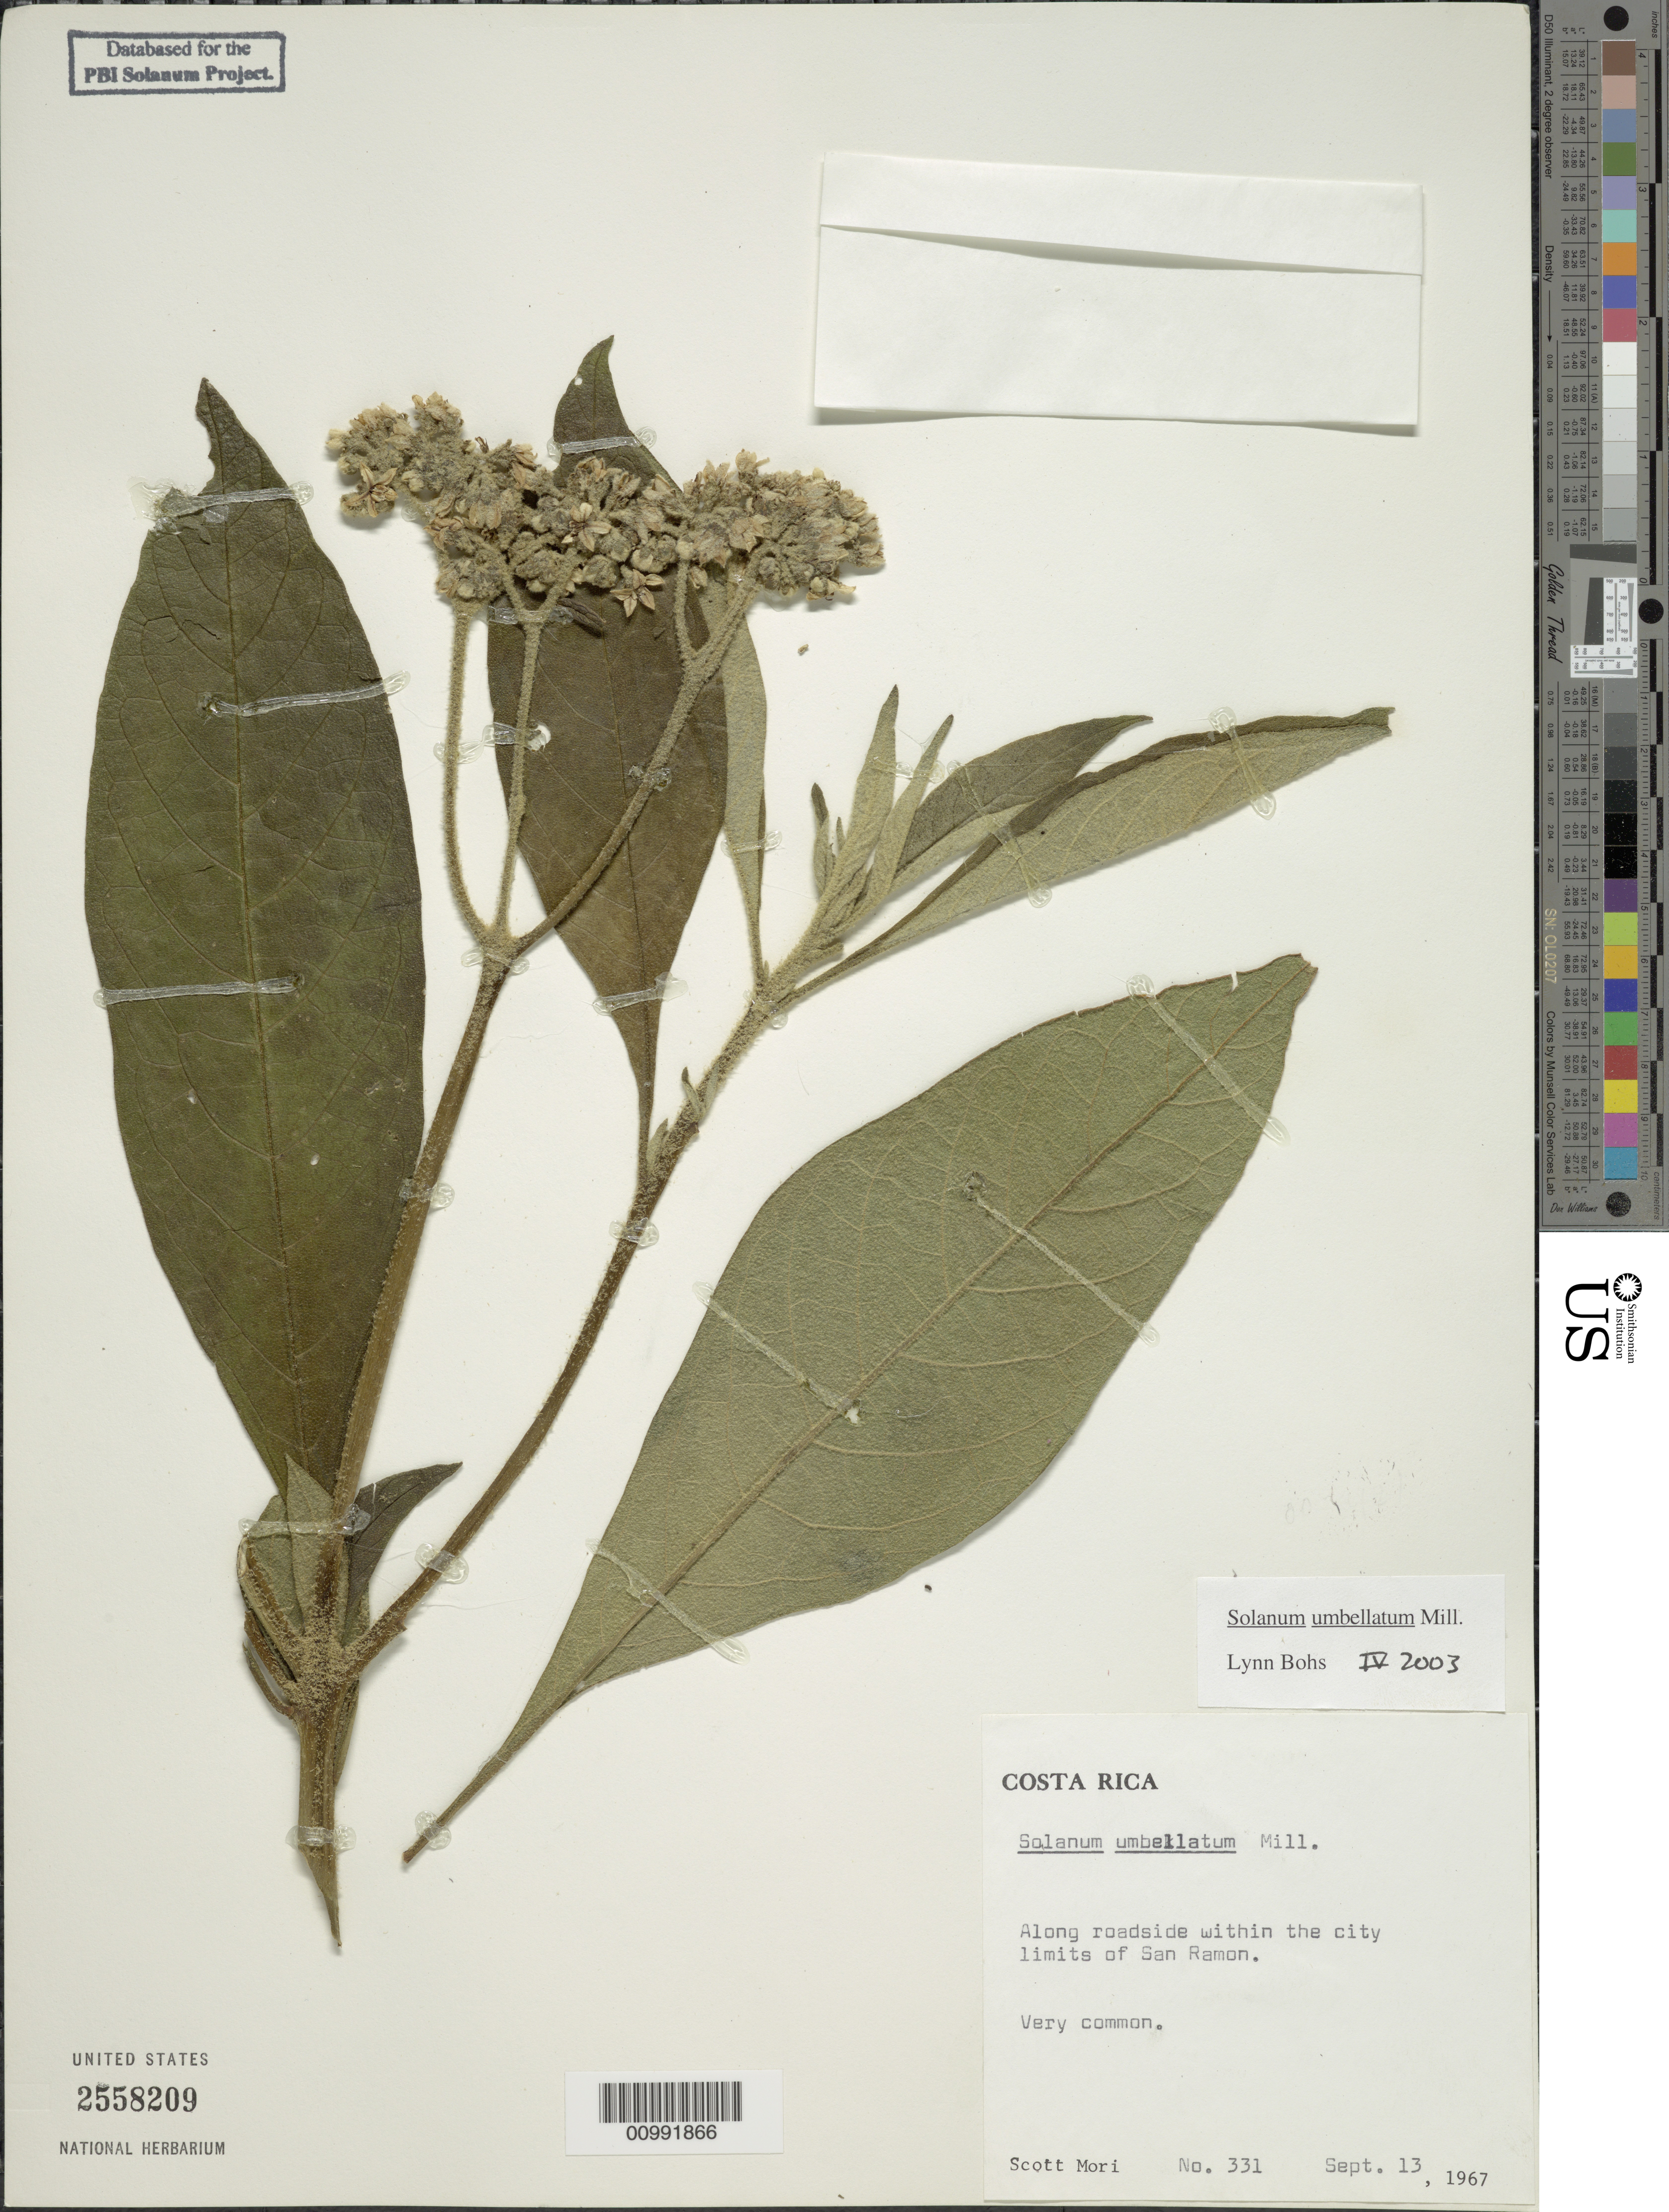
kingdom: Plantae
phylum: Tracheophyta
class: Magnoliopsida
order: Solanales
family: Solanaceae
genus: Solanum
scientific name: Solanum umbellatum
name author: Mill.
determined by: Bohs, L. A.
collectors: S. Mori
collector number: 331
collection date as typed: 13 Sep 1967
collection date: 1967-09-13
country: Costa Rica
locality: Along roadside within the city limits of San Ramón.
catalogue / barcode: US 2558209